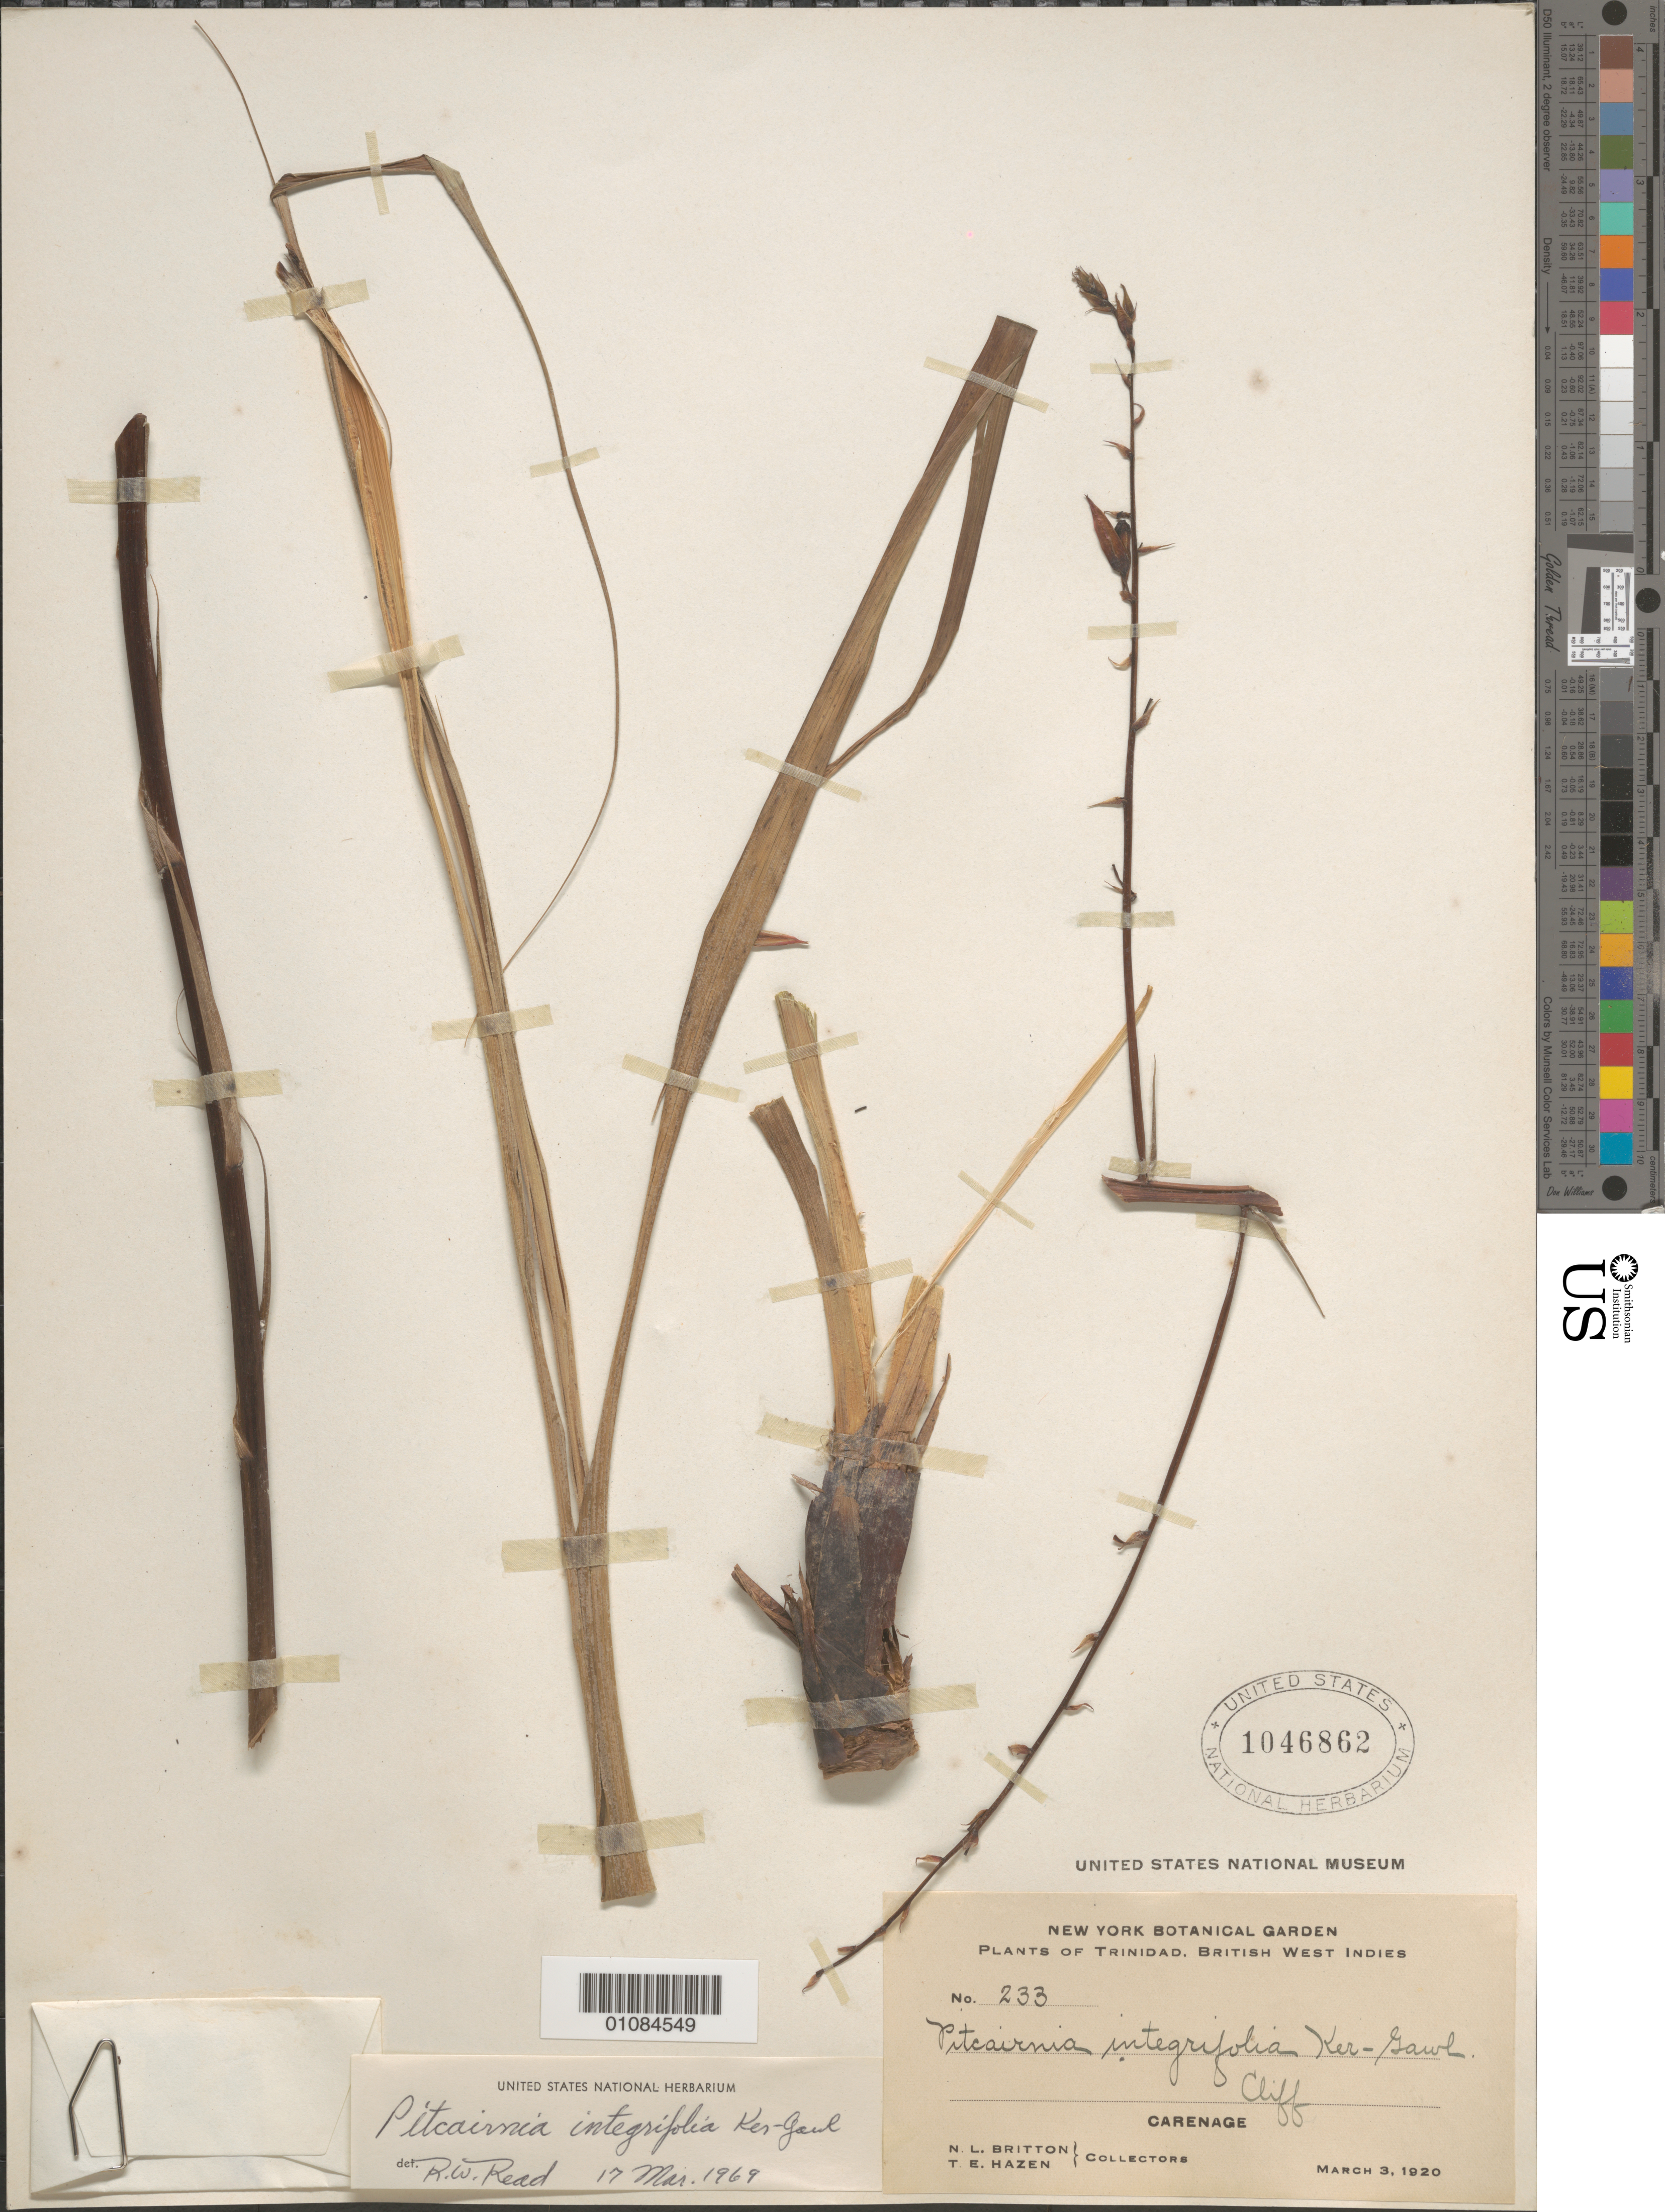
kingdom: Plantae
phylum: Tracheophyta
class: Liliopsida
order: Poales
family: Bromeliaceae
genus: Pitcairnia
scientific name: Pitcairnia integrifolia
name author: Ker Gawl.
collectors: N. Britton & T. E. Hazen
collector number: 233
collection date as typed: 03 Mar 1920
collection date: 1920-03-03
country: Trinidad and Tobago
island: Trinidad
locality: Carenage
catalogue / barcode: US 1046862